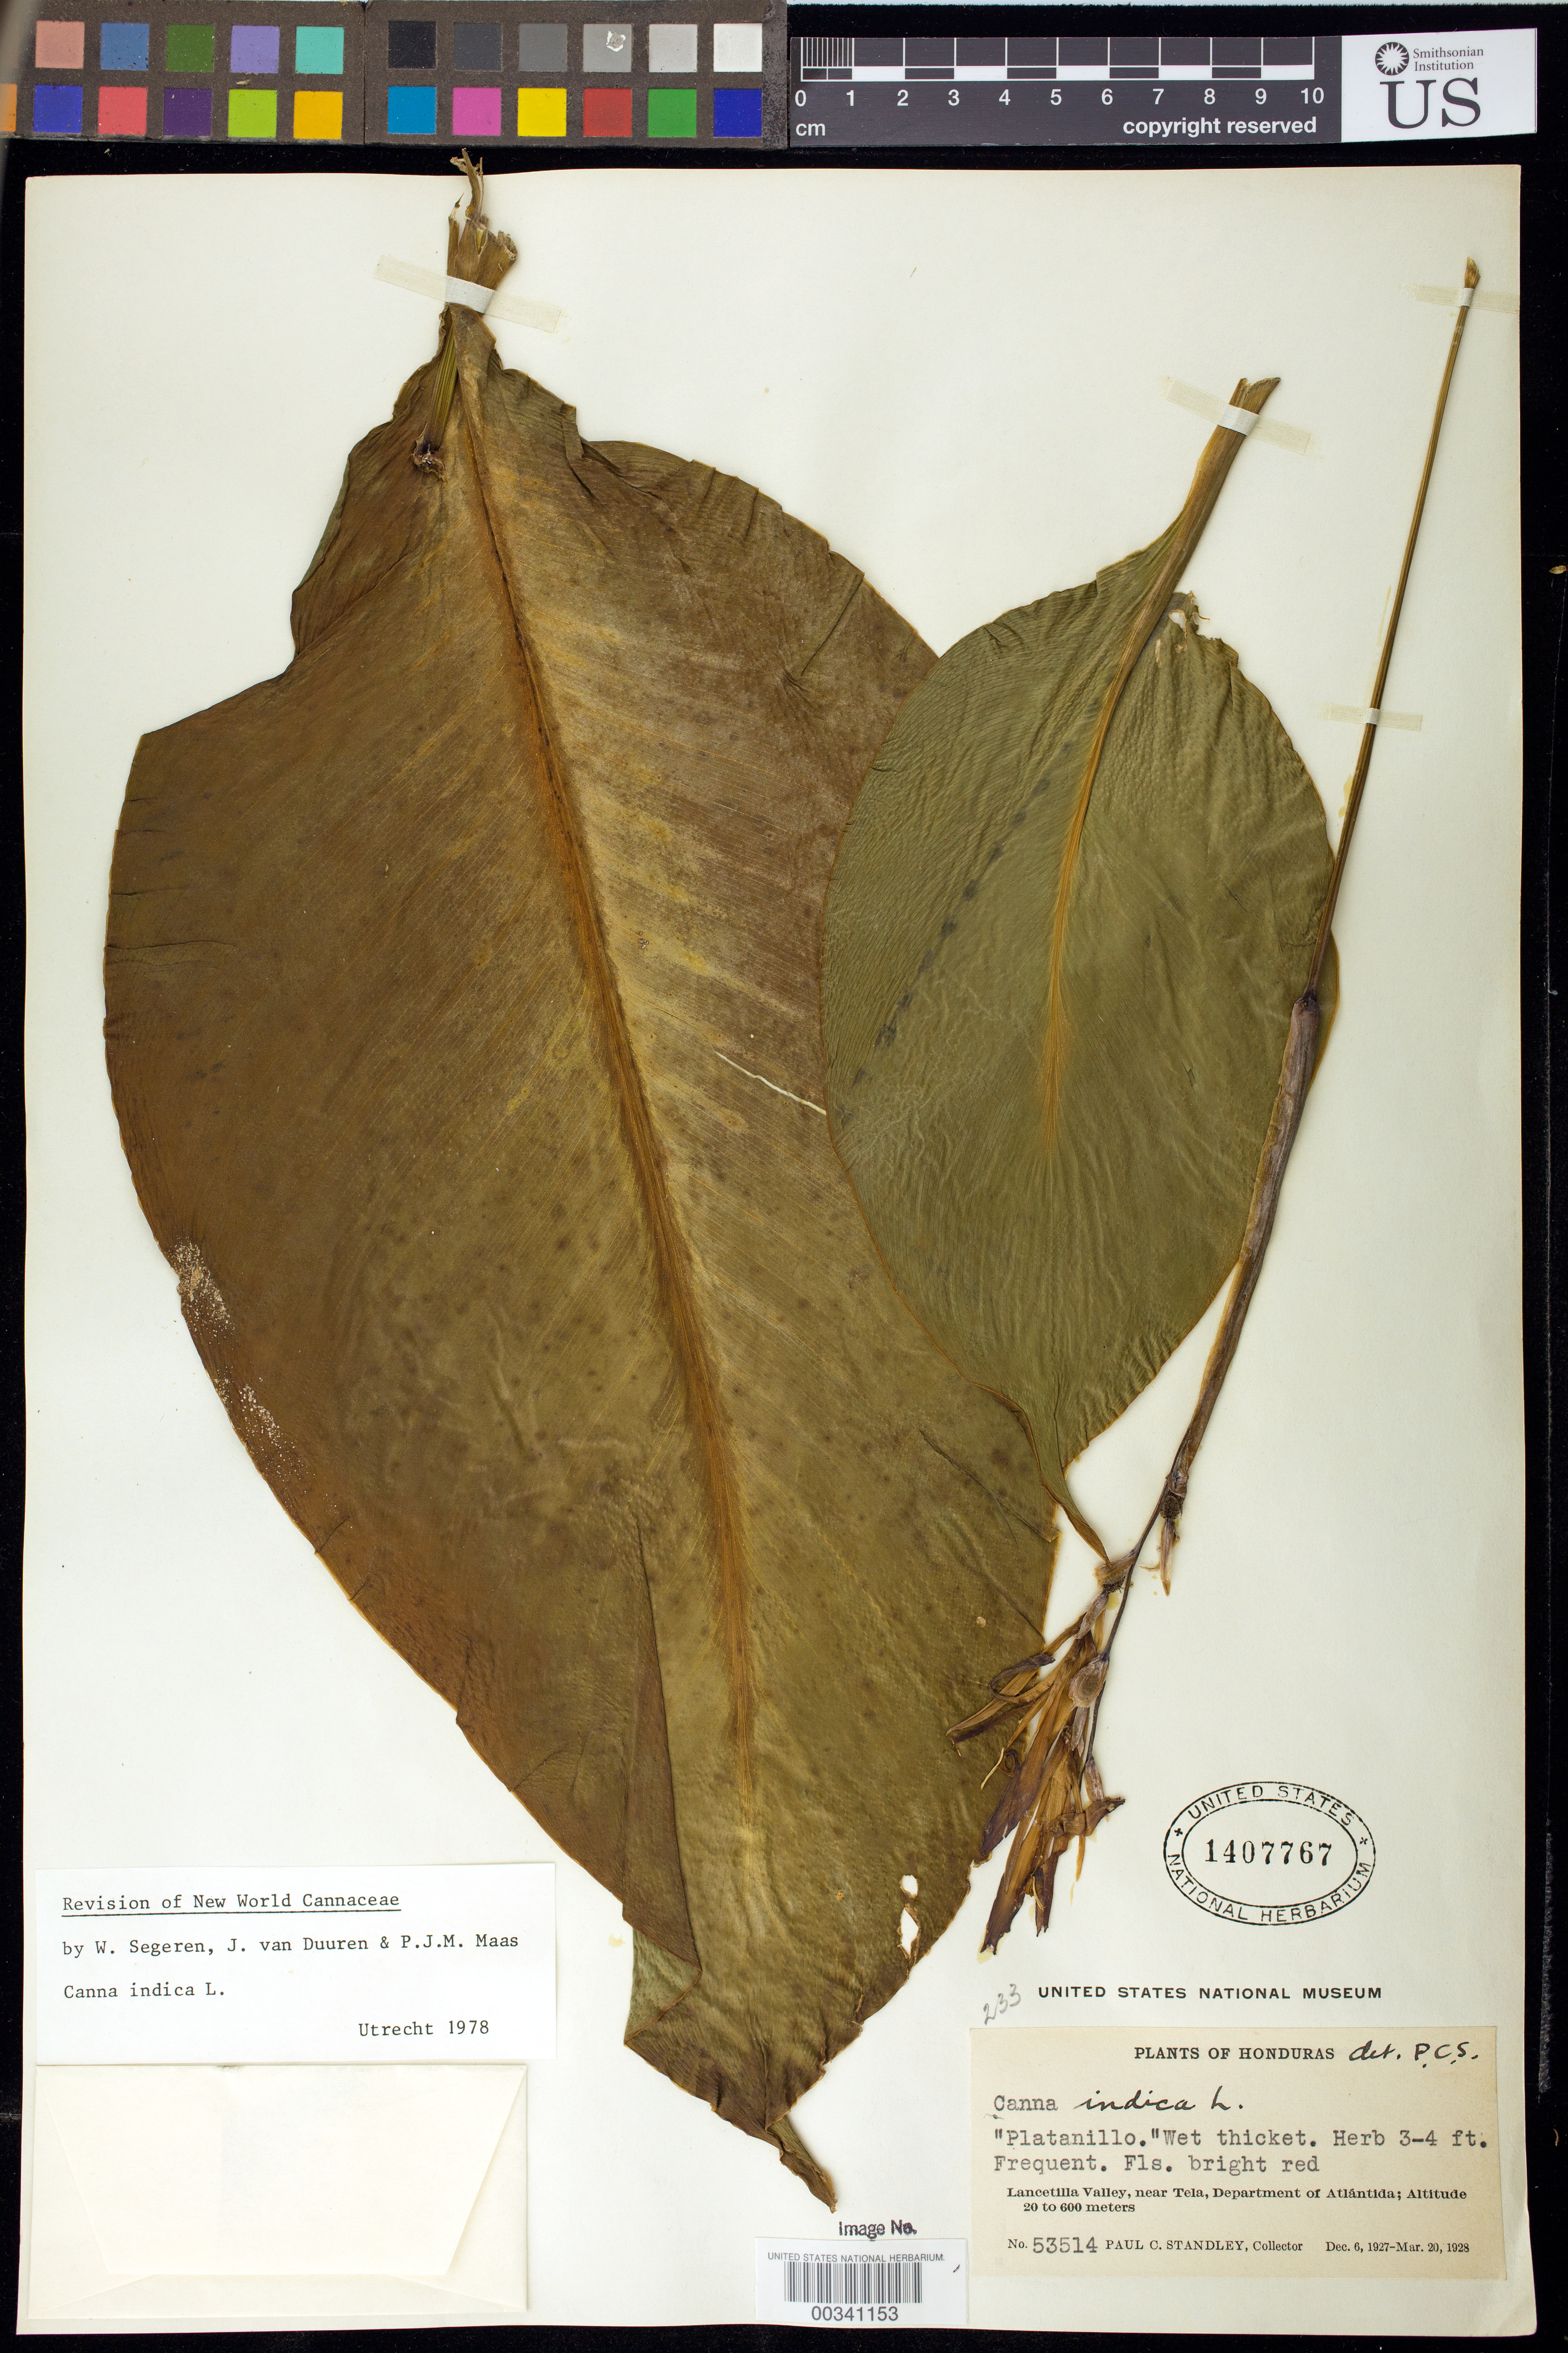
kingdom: Plantae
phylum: Tracheophyta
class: Liliopsida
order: Zingiberales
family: Cannaceae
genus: Canna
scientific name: Canna indica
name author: L.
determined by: Segeren, W.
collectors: P. C. Standley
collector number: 53514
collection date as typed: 06 Dec 1927 to 20 Mar 1928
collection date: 1927-12-06/1928-03-20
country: Honduras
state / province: Atlántida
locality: Lancetilla Valley, near Tela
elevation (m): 20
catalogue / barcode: US 1407767